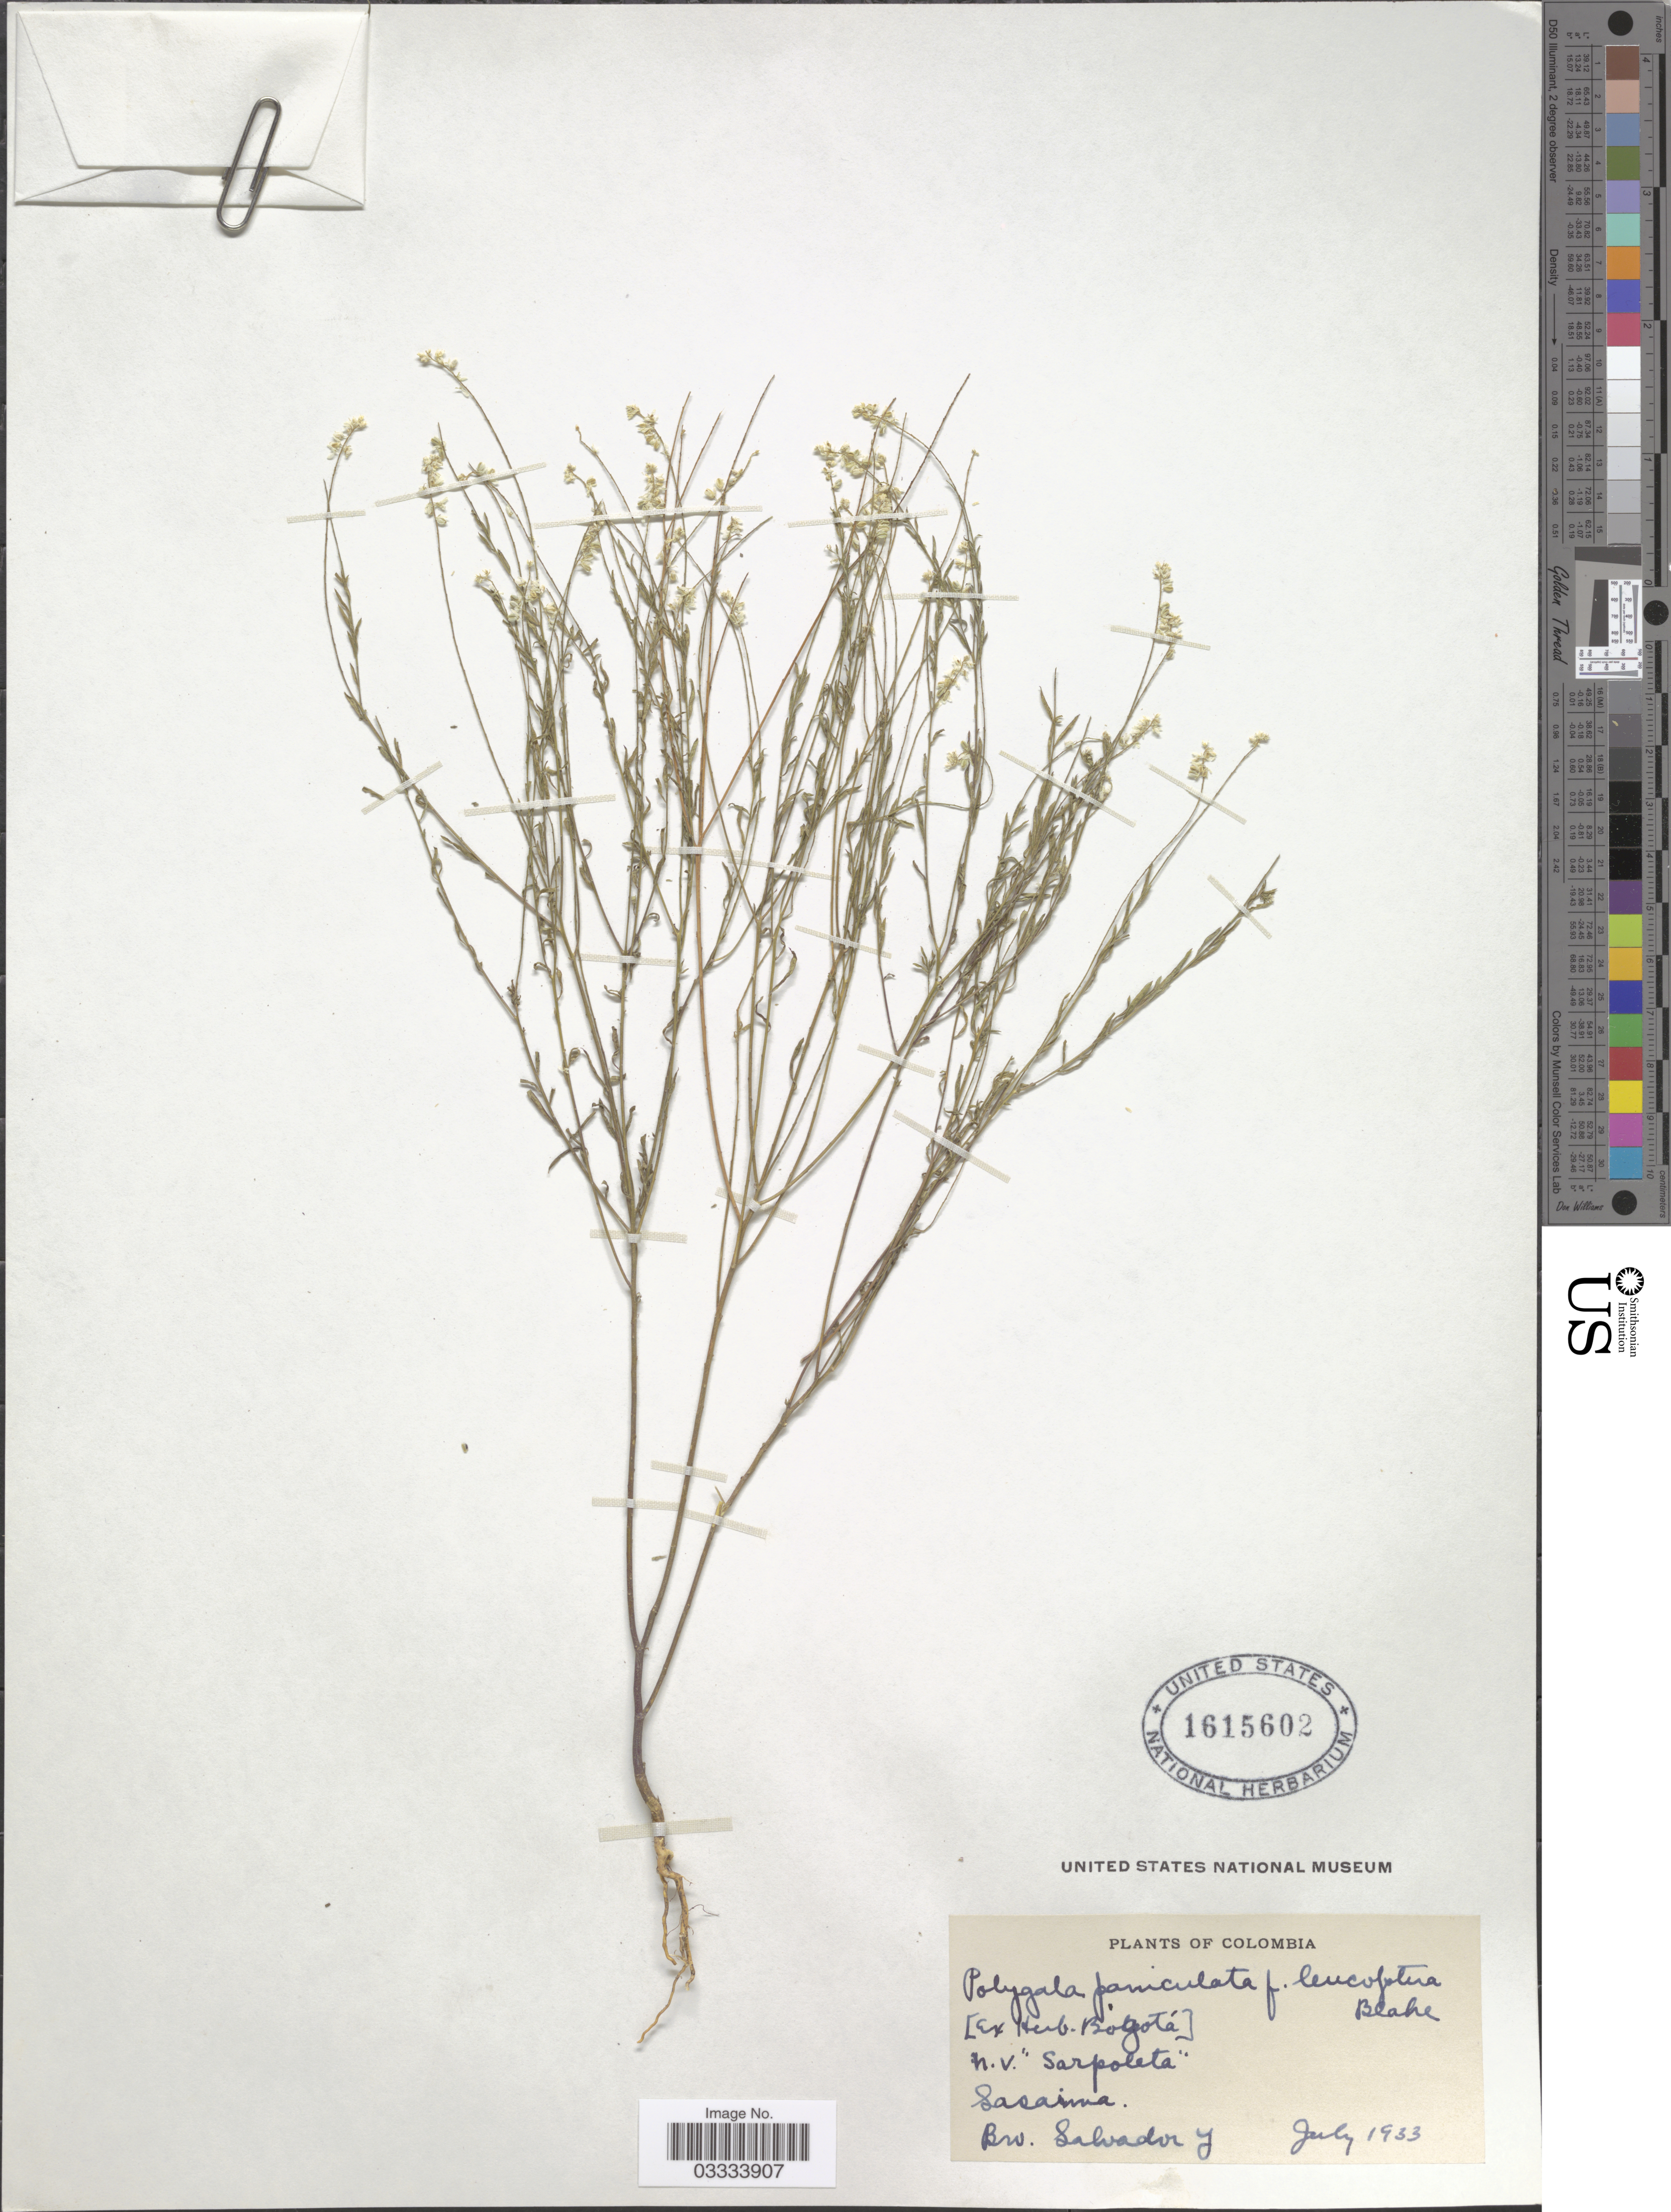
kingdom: Plantae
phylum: Tracheophyta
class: Magnoliopsida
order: Fabales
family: Polygalaceae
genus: Polygala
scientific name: Polygala paniculata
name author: L.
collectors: Salvador Y.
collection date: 1933-07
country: Colombia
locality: Sasaima.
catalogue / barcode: US 1615602